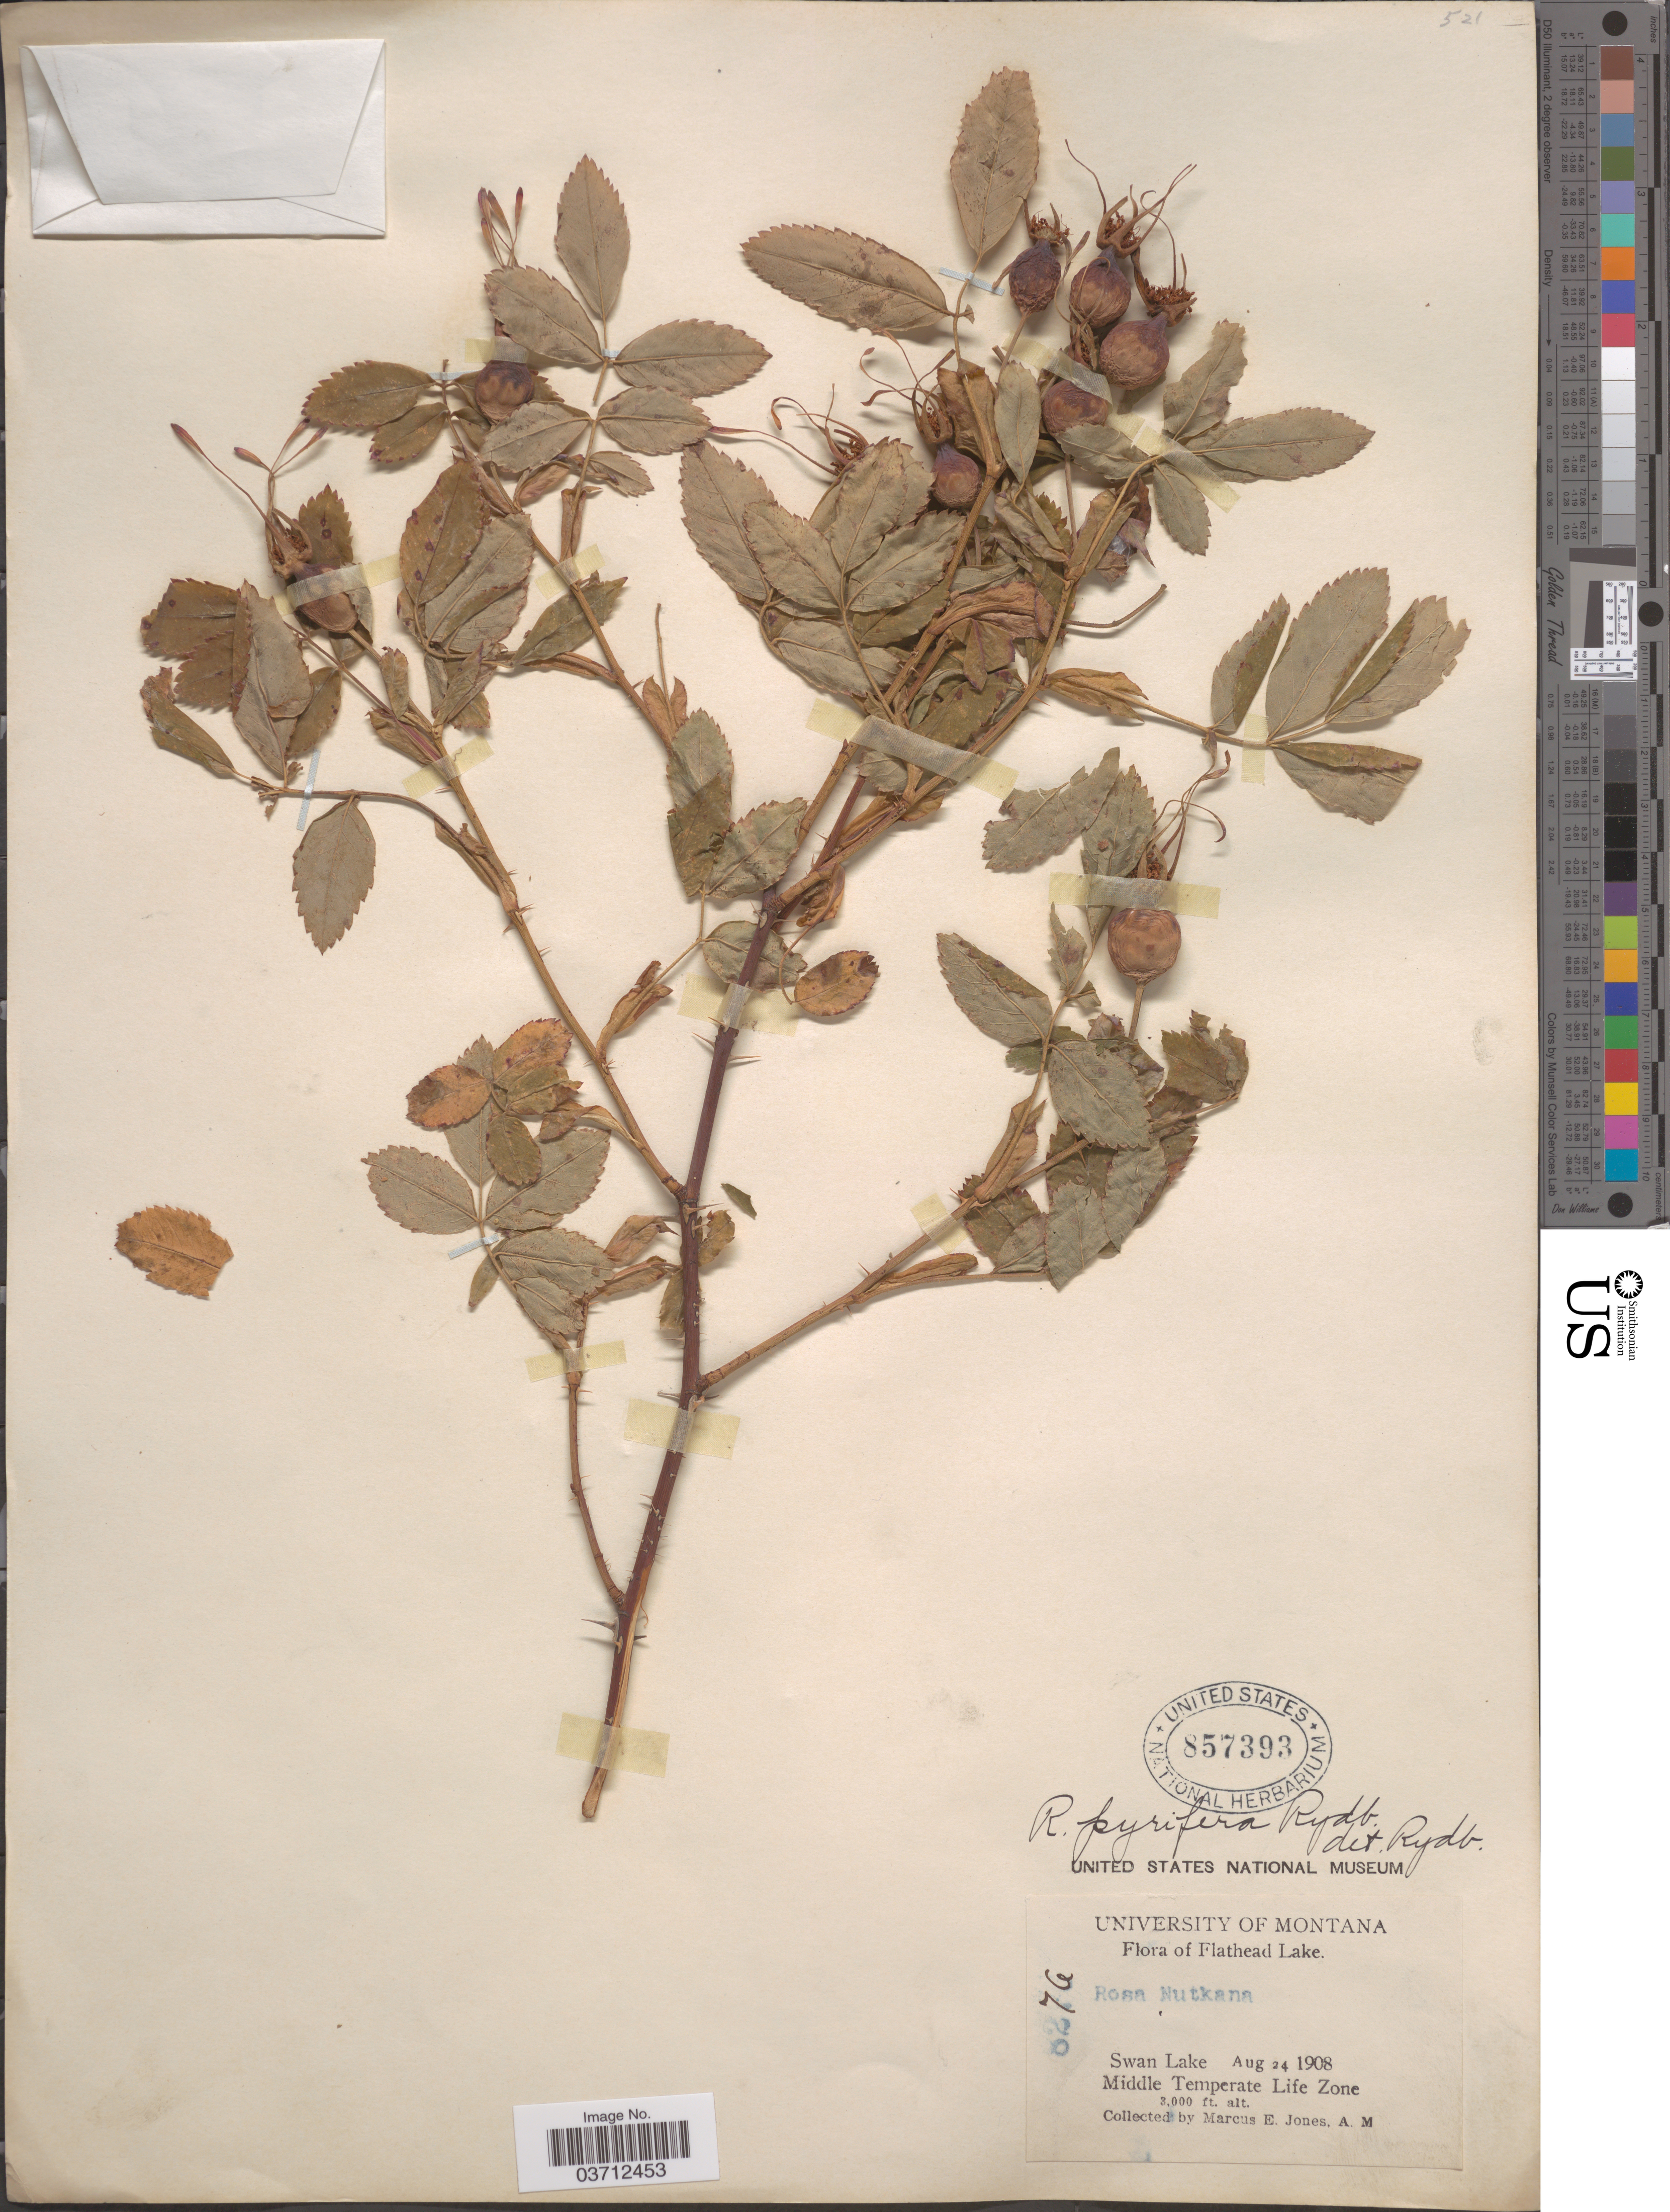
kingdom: Plantae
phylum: Tracheophyta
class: Magnoliopsida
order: Rosales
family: Rosaceae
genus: Rosa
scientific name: Rosa woodsii var. ultramontana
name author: Lindl.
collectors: M. E. Jones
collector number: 8276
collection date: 1908-08-24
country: United States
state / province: Montana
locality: Flathead Lake. Swan Lake. Middle Temperate Life Zone.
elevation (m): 914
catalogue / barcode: US 857393